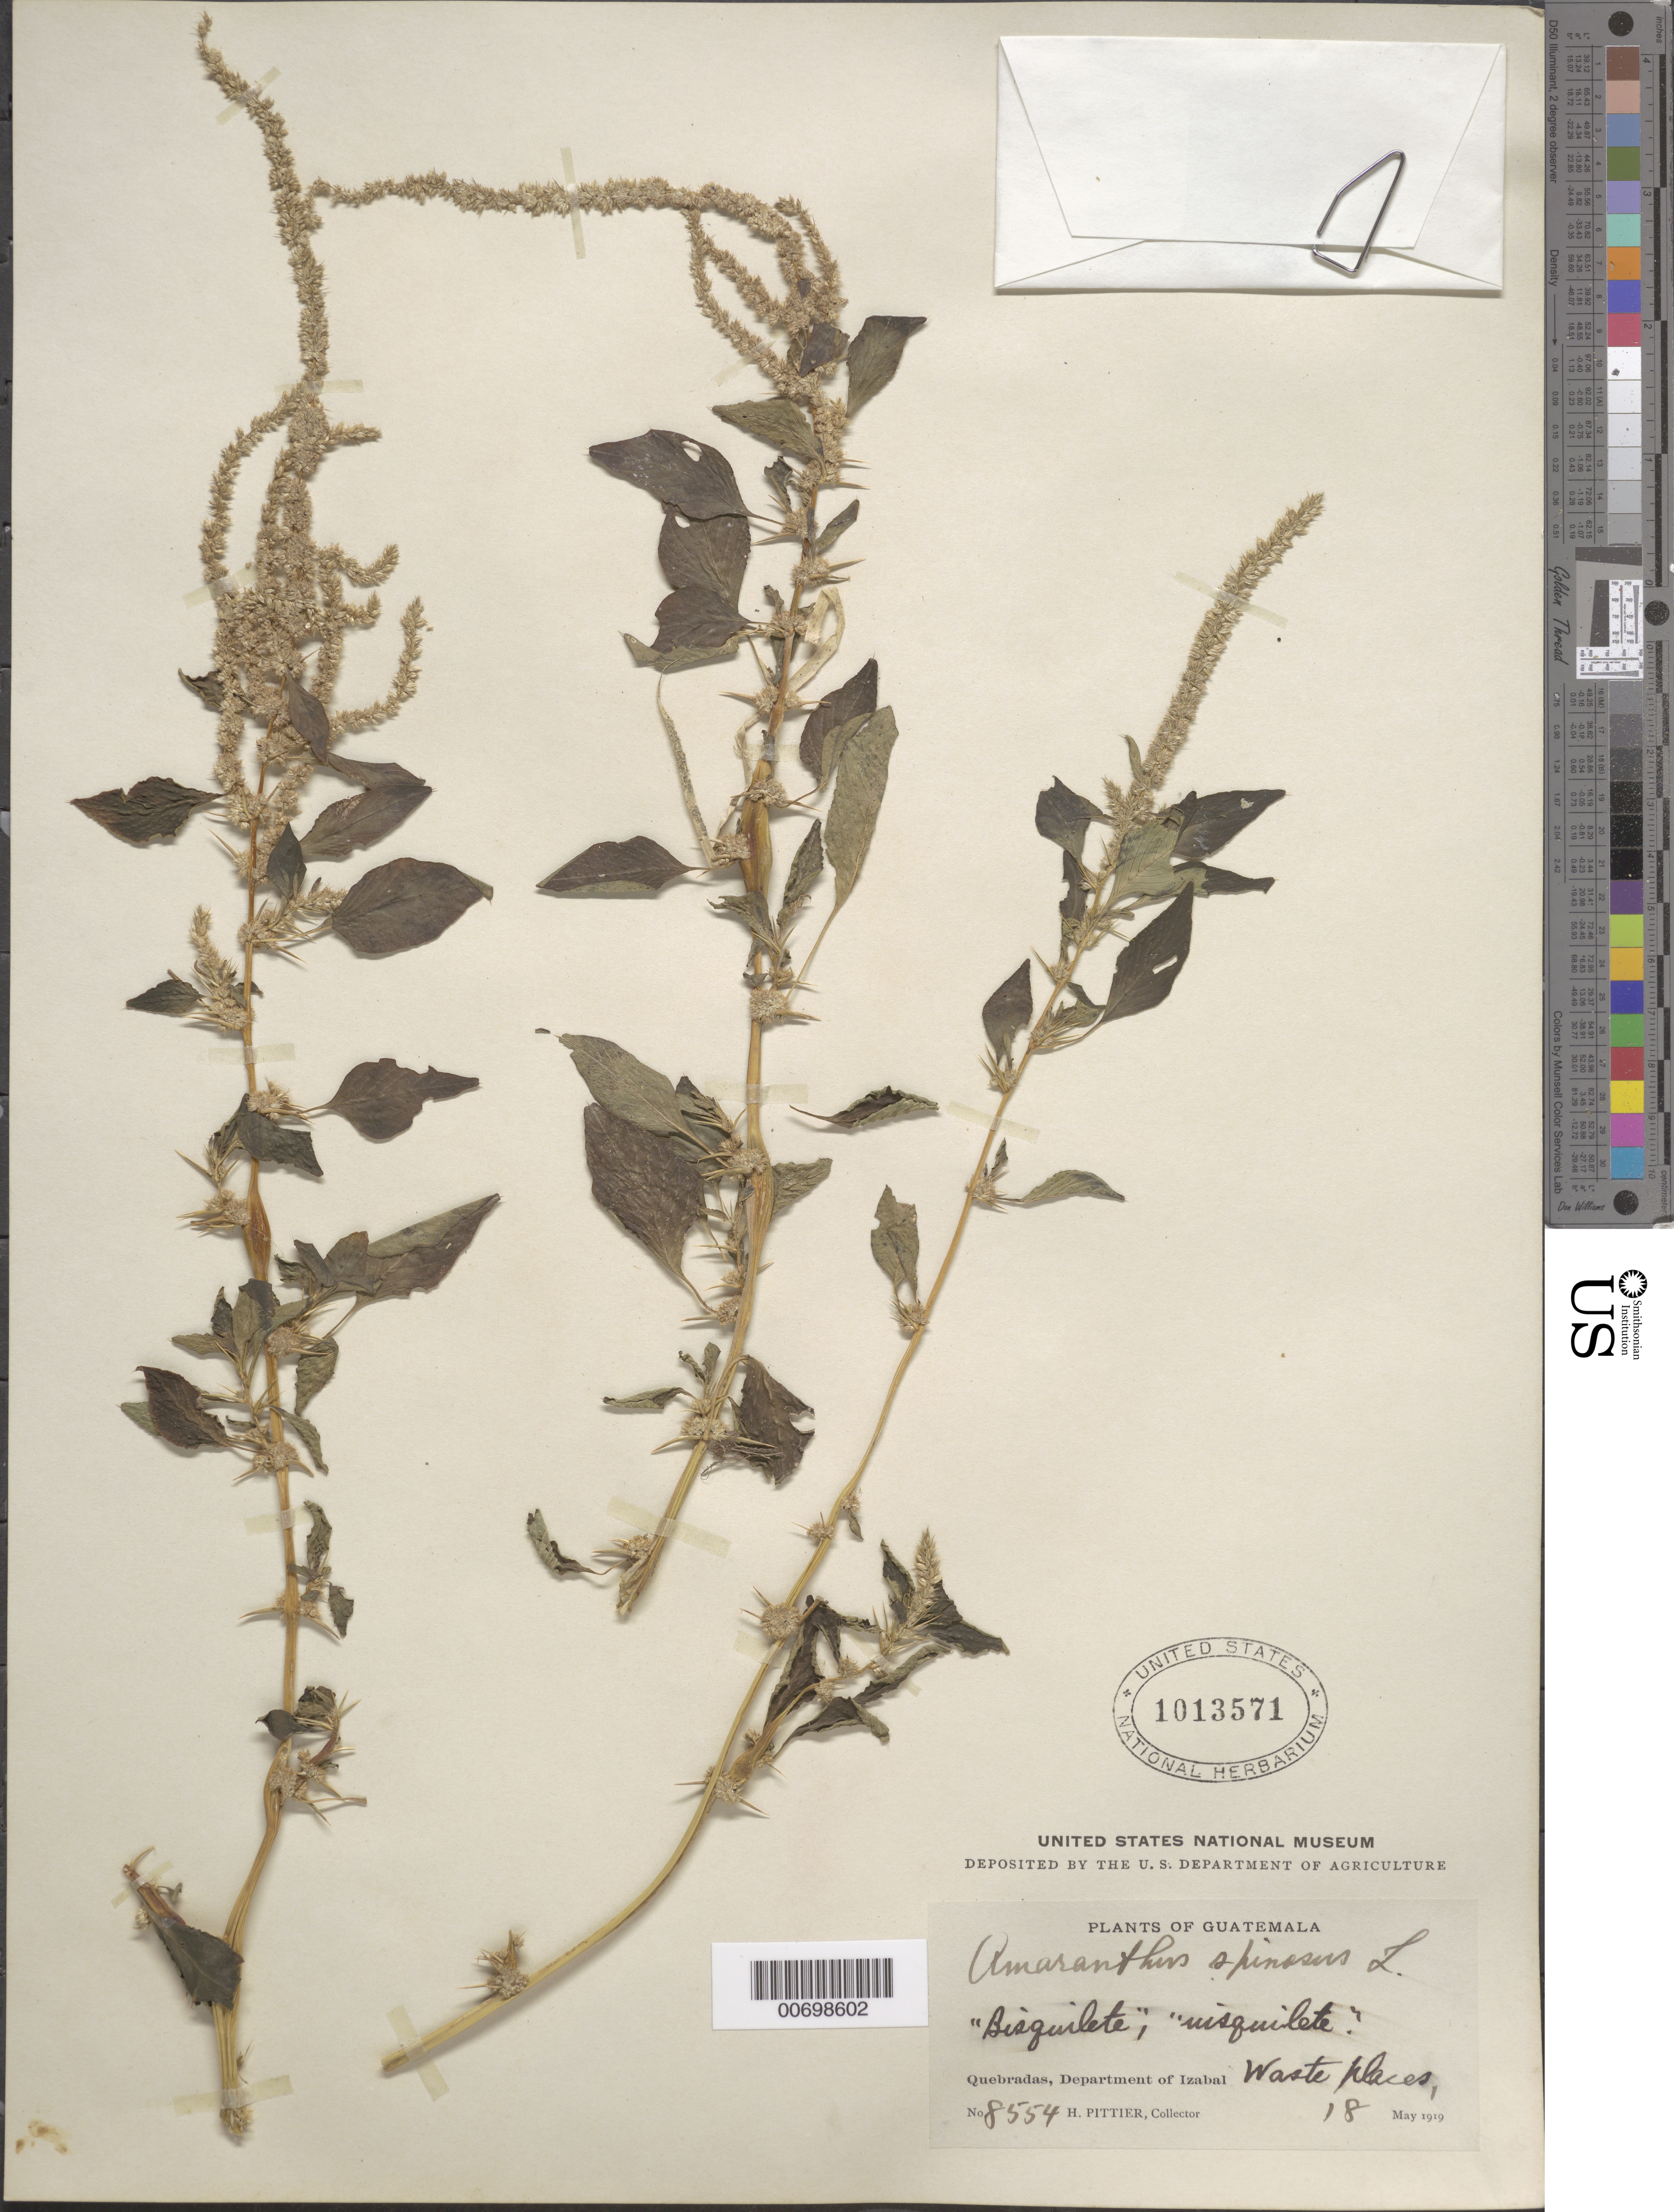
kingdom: Plantae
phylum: Tracheophyta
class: Magnoliopsida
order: Caryophyllales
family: Amaranthaceae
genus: Amaranthus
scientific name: Amaranthus spinosus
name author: L.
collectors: H. F. Pittier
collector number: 8554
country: Guatemala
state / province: Izabal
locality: Quebradas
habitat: waste places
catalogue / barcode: US 1013571